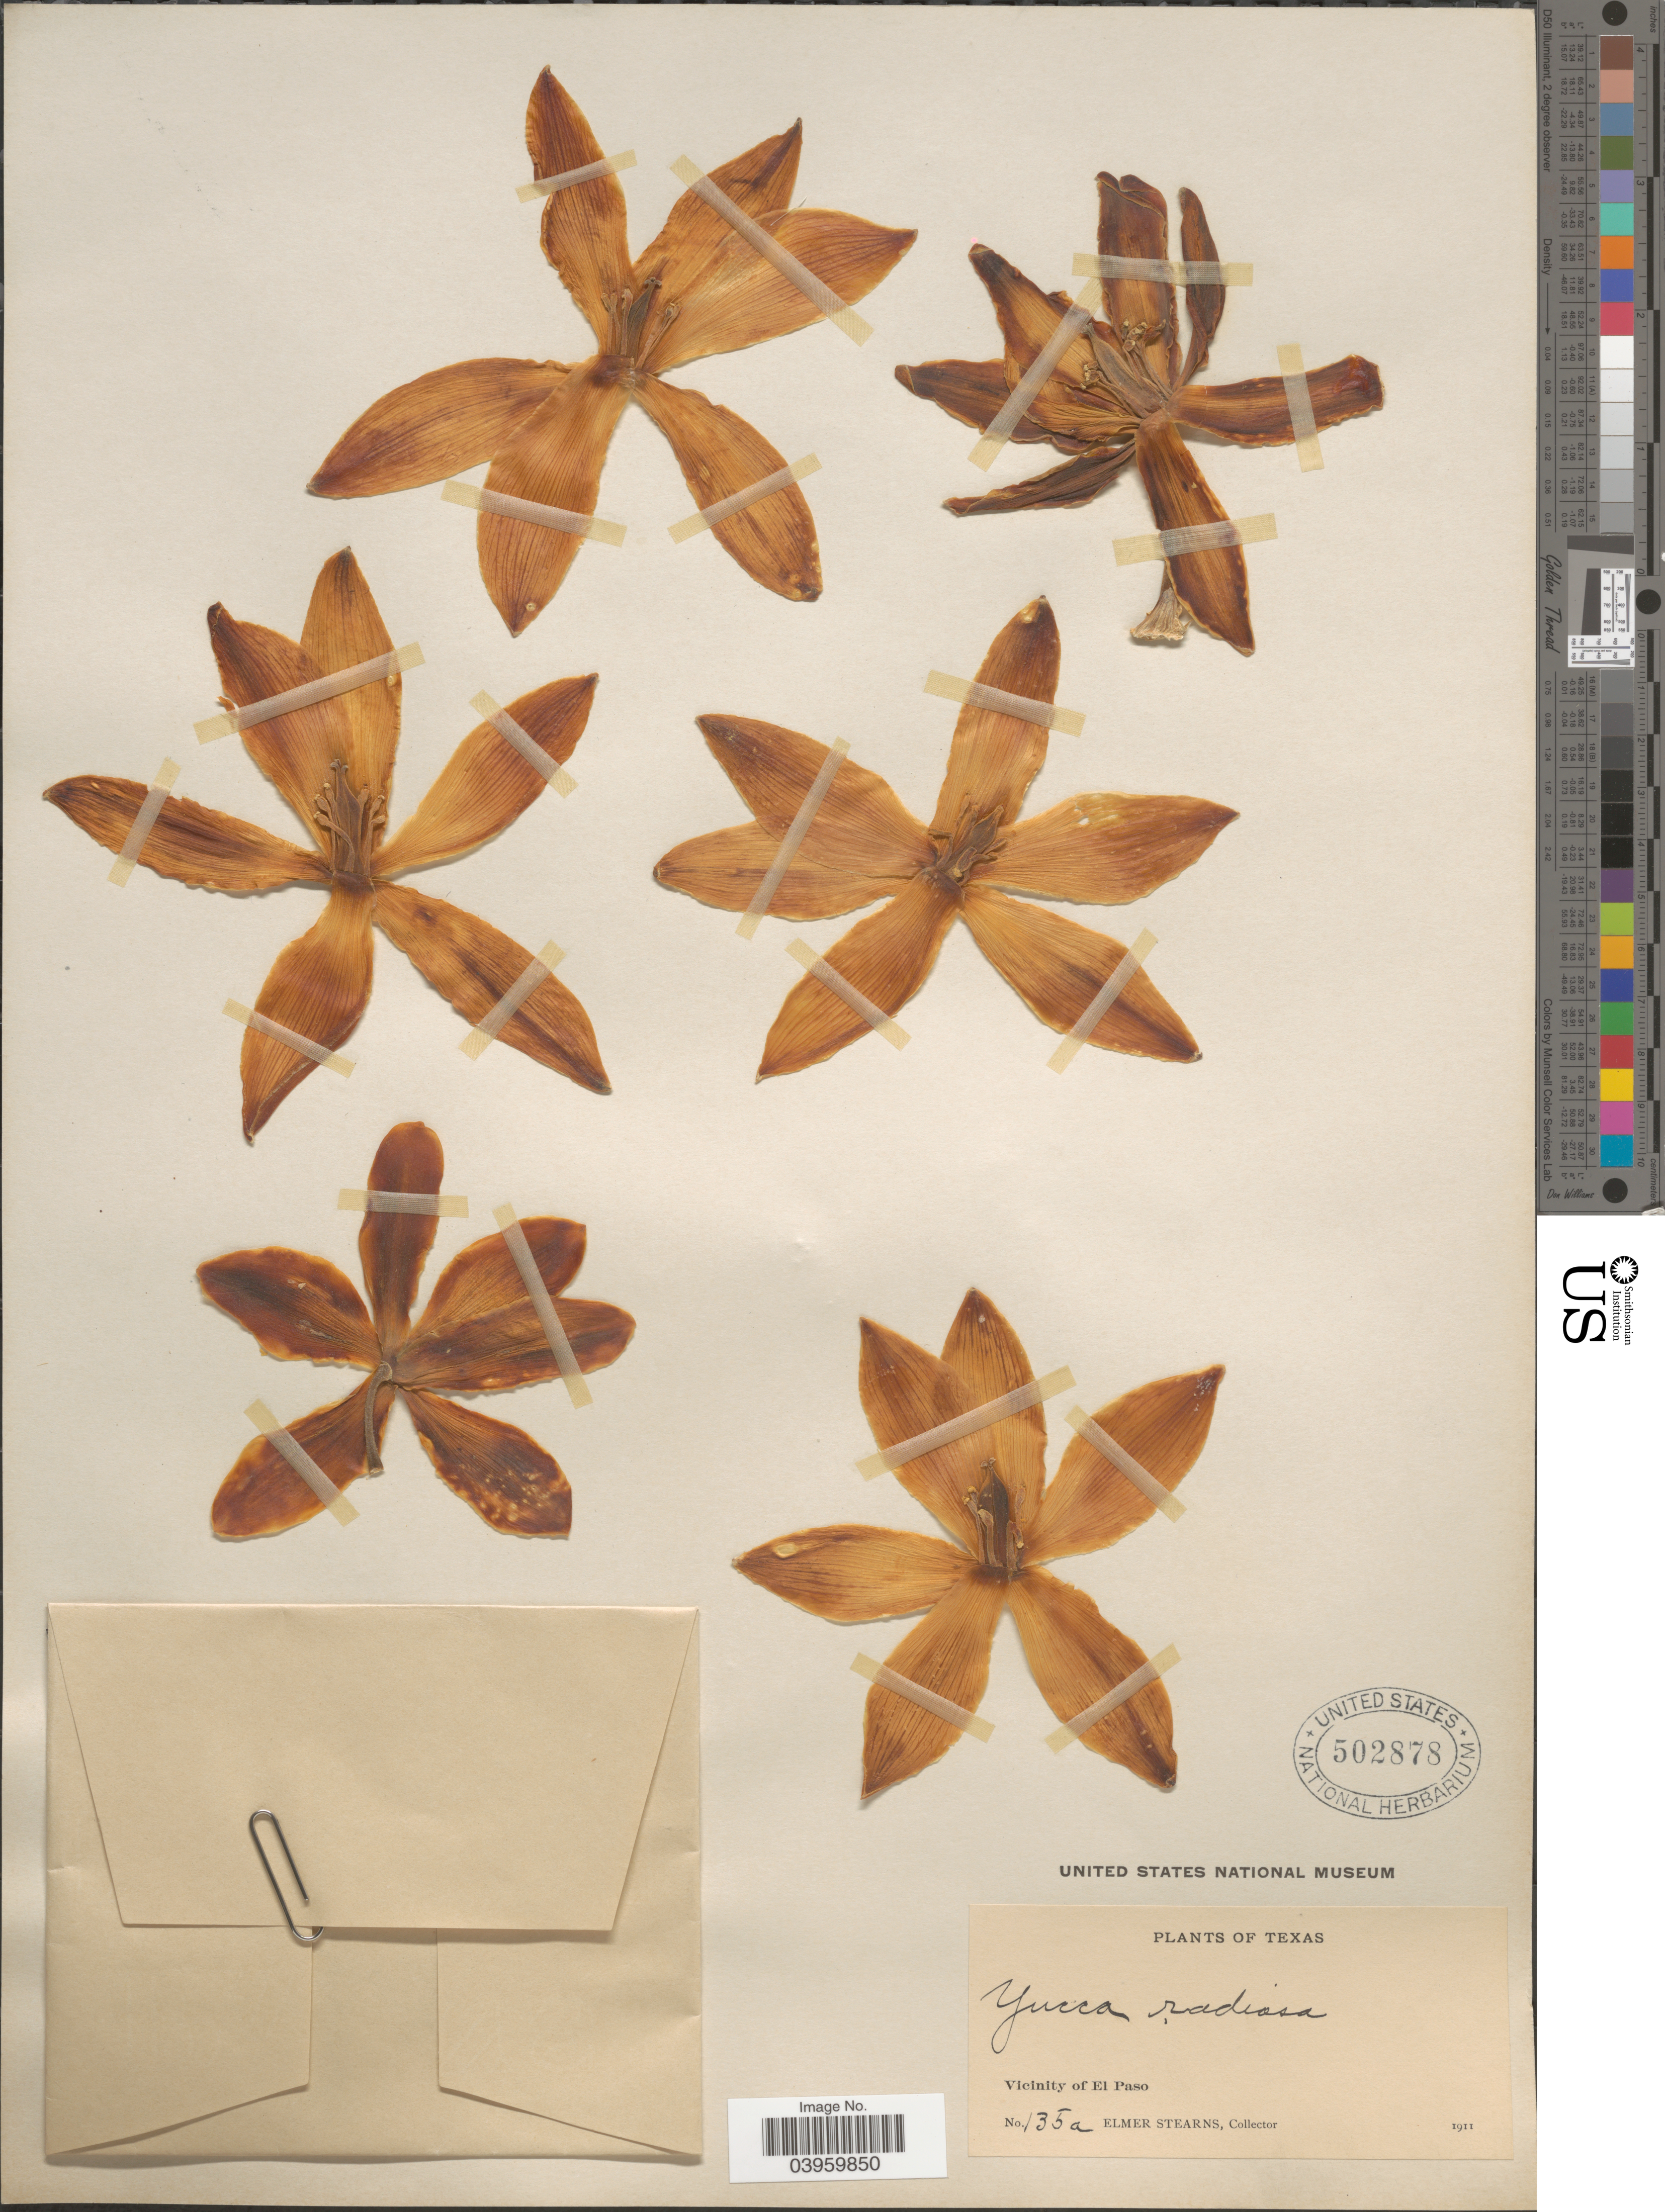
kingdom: Plantae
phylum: Tracheophyta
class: Liliopsida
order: Asparagales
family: Asparagaceae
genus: Yucca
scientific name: Yucca elata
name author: (Engelm.) Engelm.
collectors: E. Stearns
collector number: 135a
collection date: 1911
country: United States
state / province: Texas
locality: Vicinity of El Paso.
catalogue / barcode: US 502878